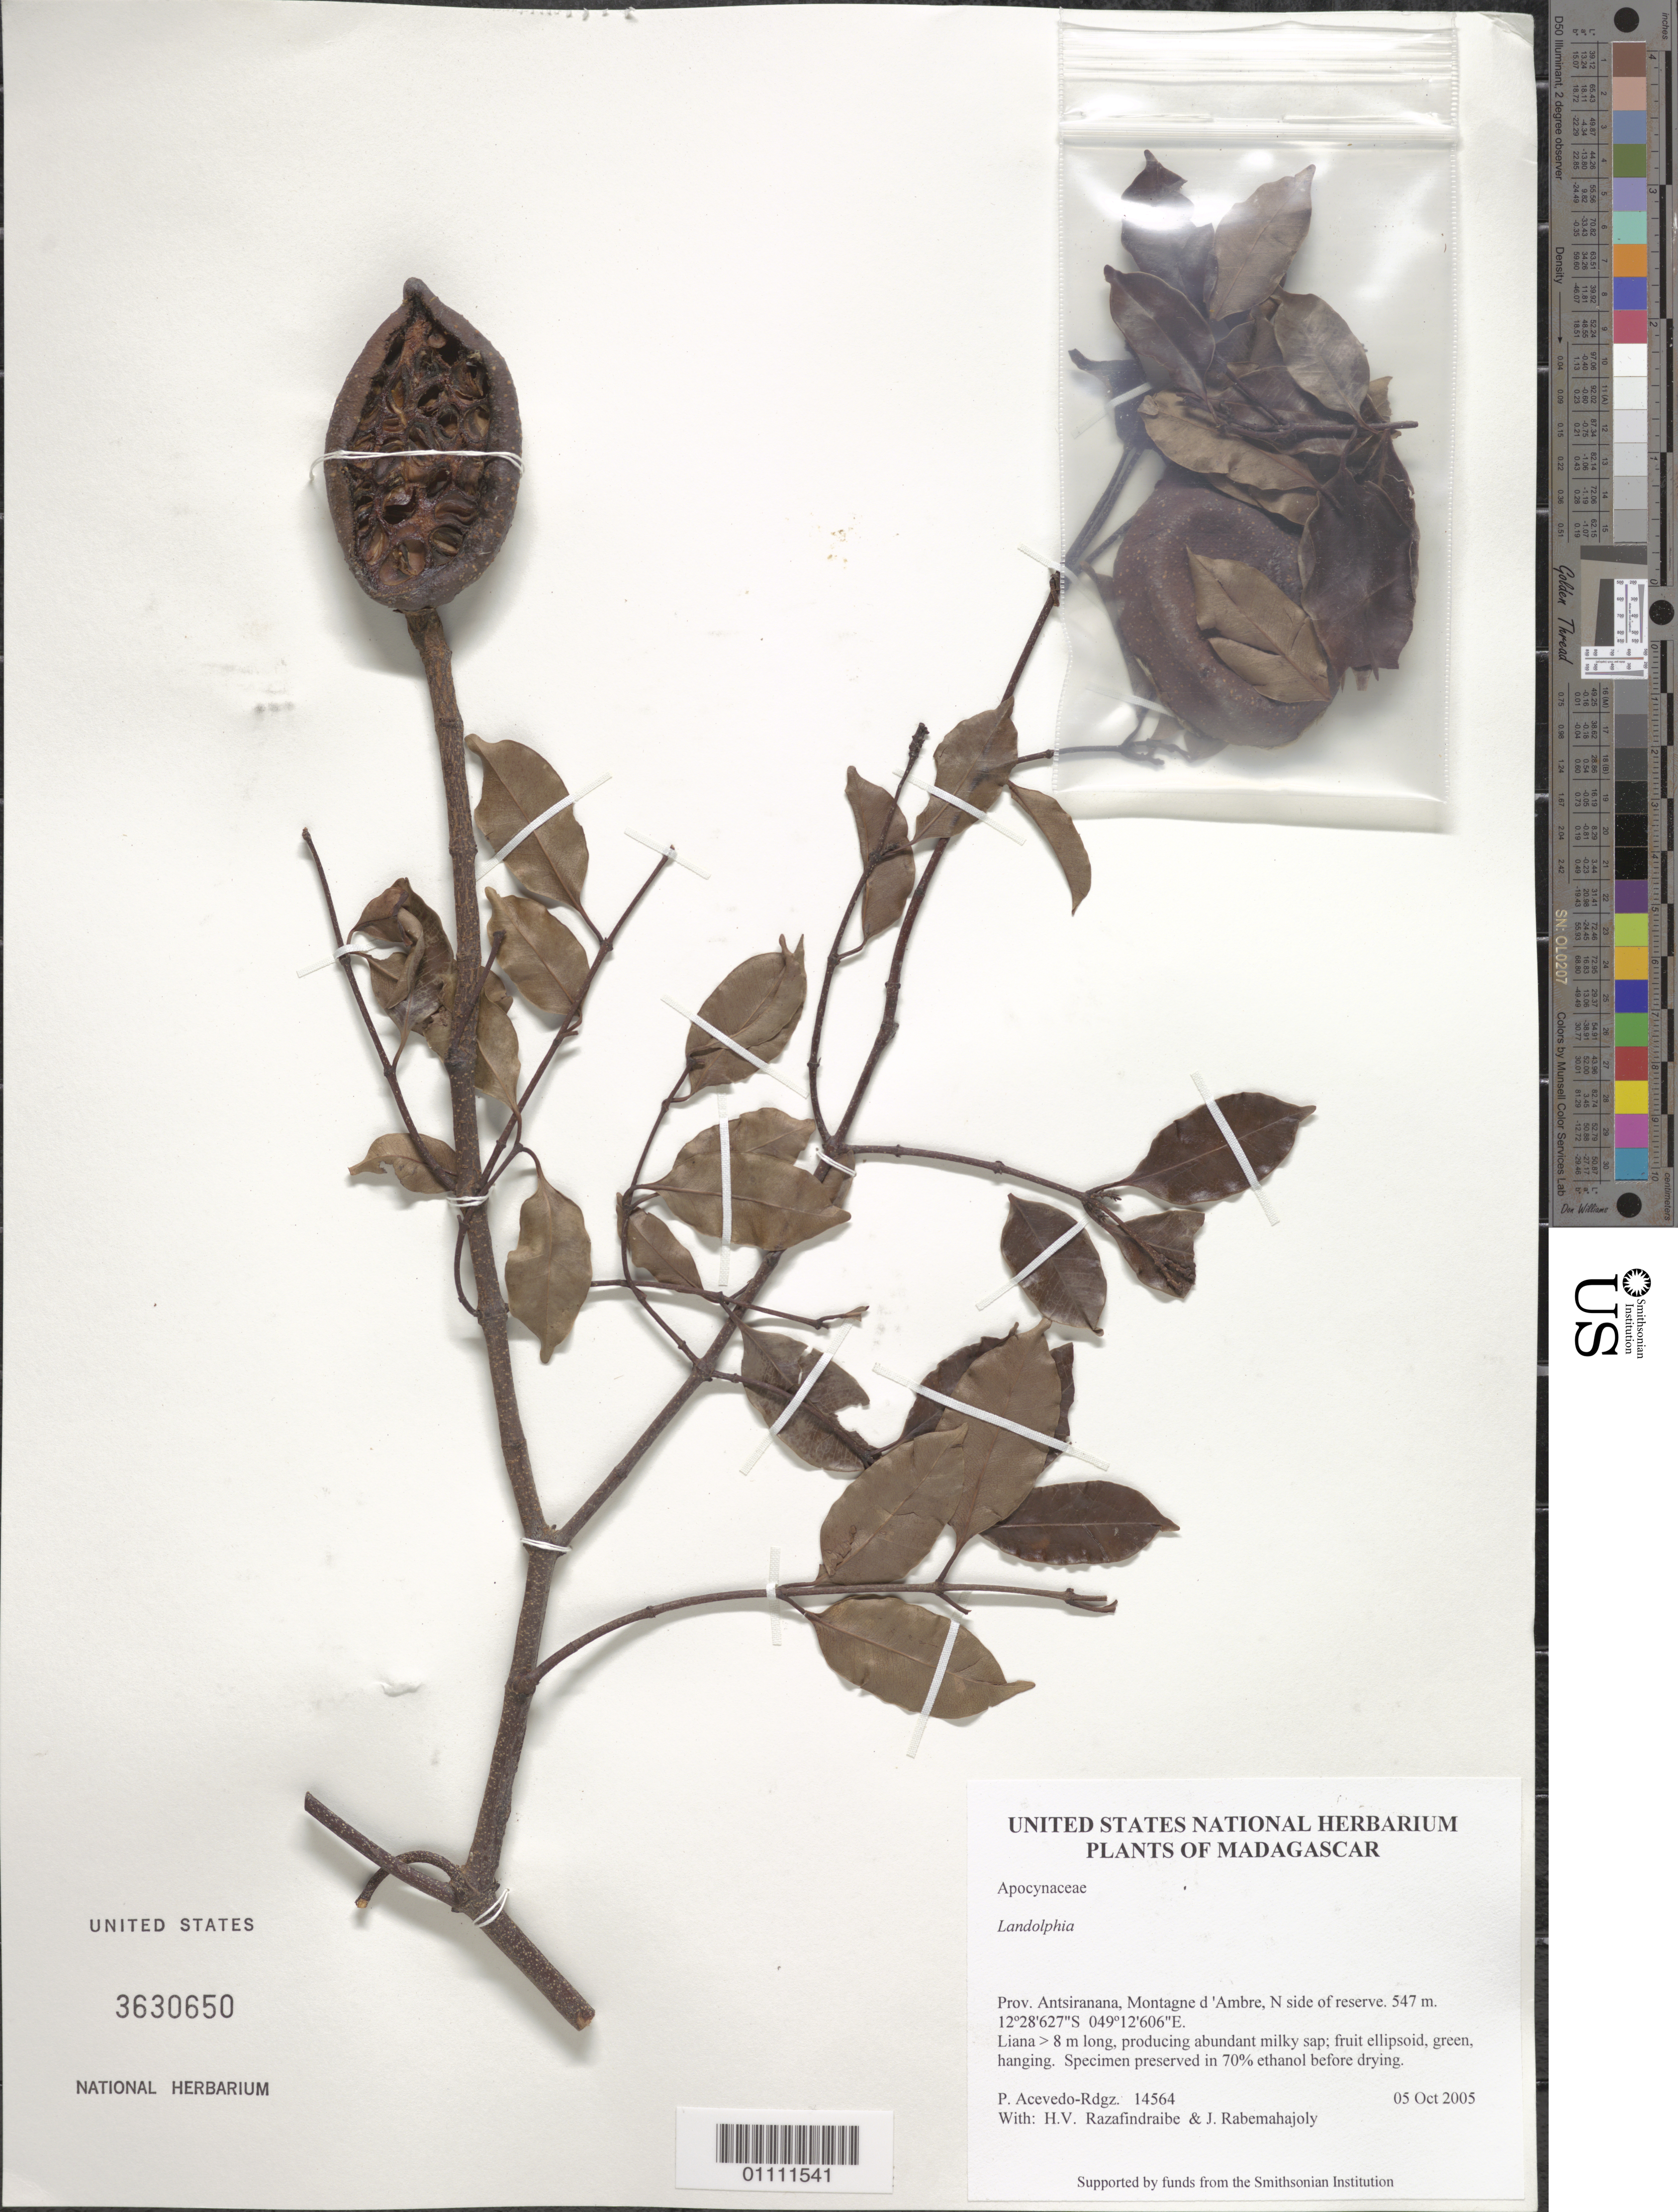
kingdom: Plantae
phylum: Tracheophyta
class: Magnoliopsida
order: Gentianales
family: Apocynaceae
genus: Landolphia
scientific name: Landolphia sp.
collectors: P. Acevedo-Rodr., H. Razafindraibe & J. Rabemahajoly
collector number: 14564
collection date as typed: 05 Oct 2005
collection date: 2005-10-05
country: Madagascar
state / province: Diana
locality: Prov. Antsiranana, Montagne d 'Ambre, N side of reserve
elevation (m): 547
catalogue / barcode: US 3630650